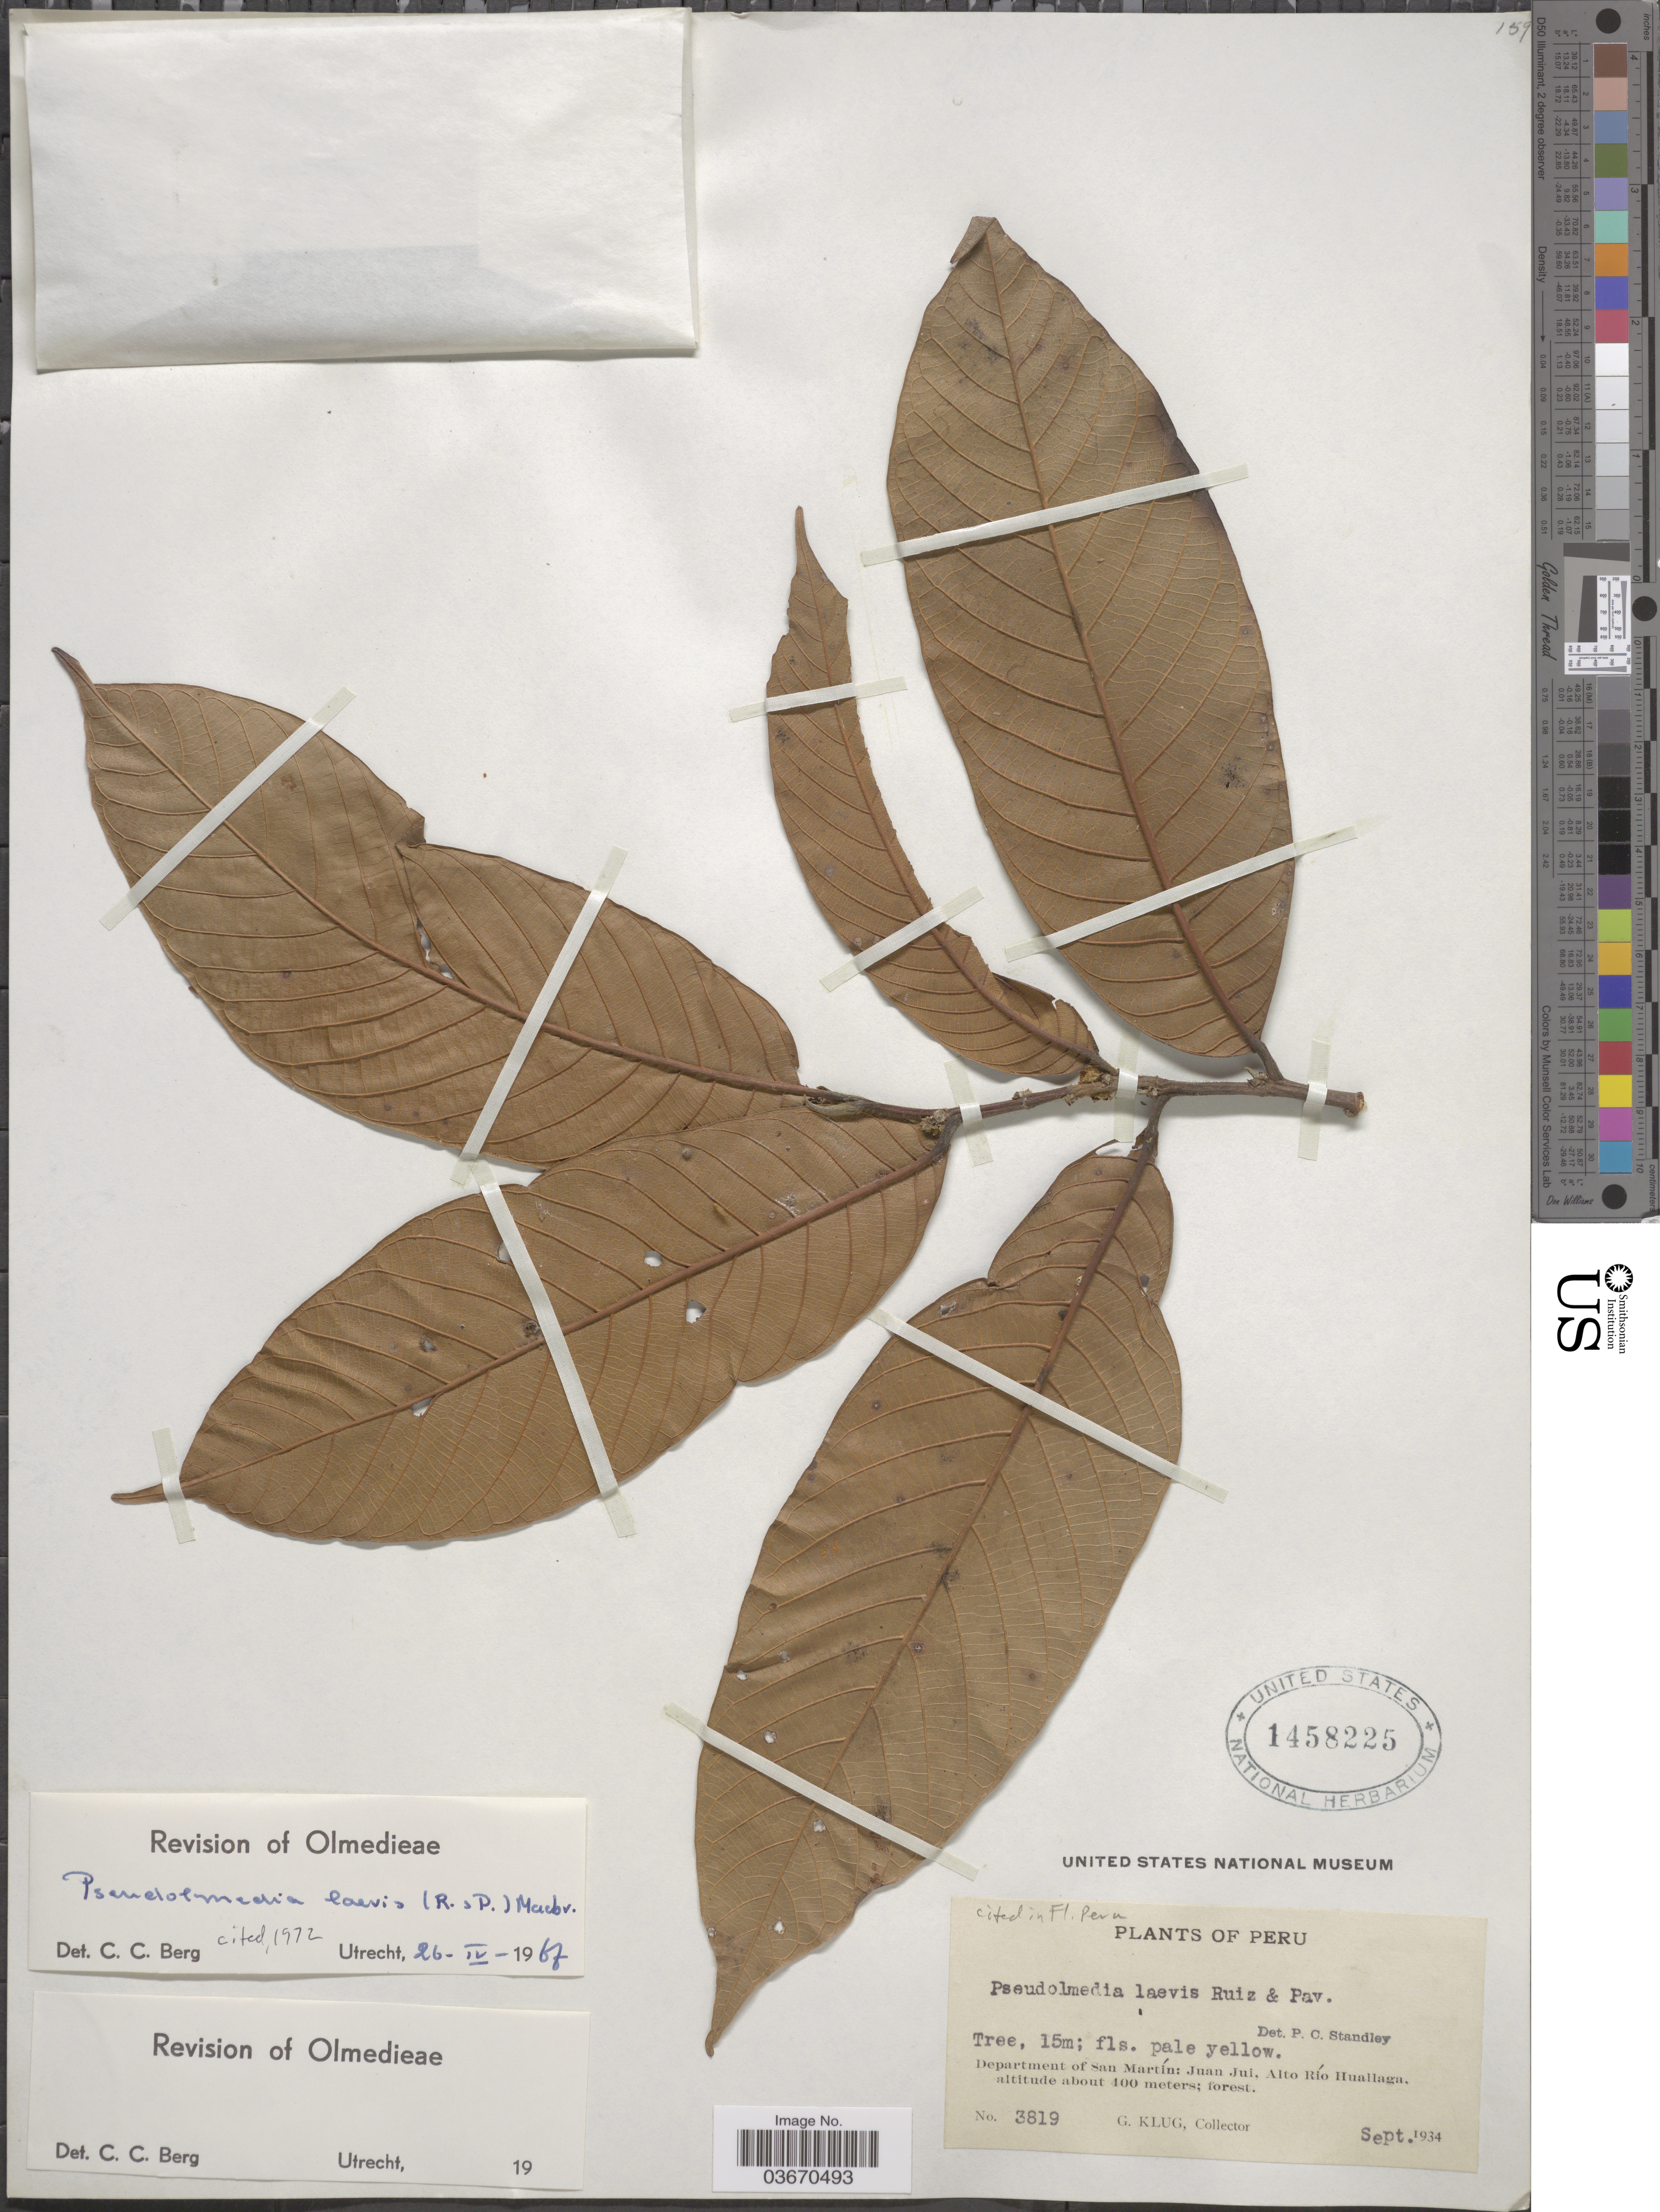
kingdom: Plantae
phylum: Tracheophyta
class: Magnoliopsida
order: Rosales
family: Moraceae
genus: Pseudolmedia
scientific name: Pseudolmedia laevis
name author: (Ruiz & Pav.) J.F. Macbr.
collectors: G. Klug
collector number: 3819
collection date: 1934-09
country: Peru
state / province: San Martín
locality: Department of San Martín: Juan Jui, Alto Río Huallaga.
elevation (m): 400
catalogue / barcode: US 1458225